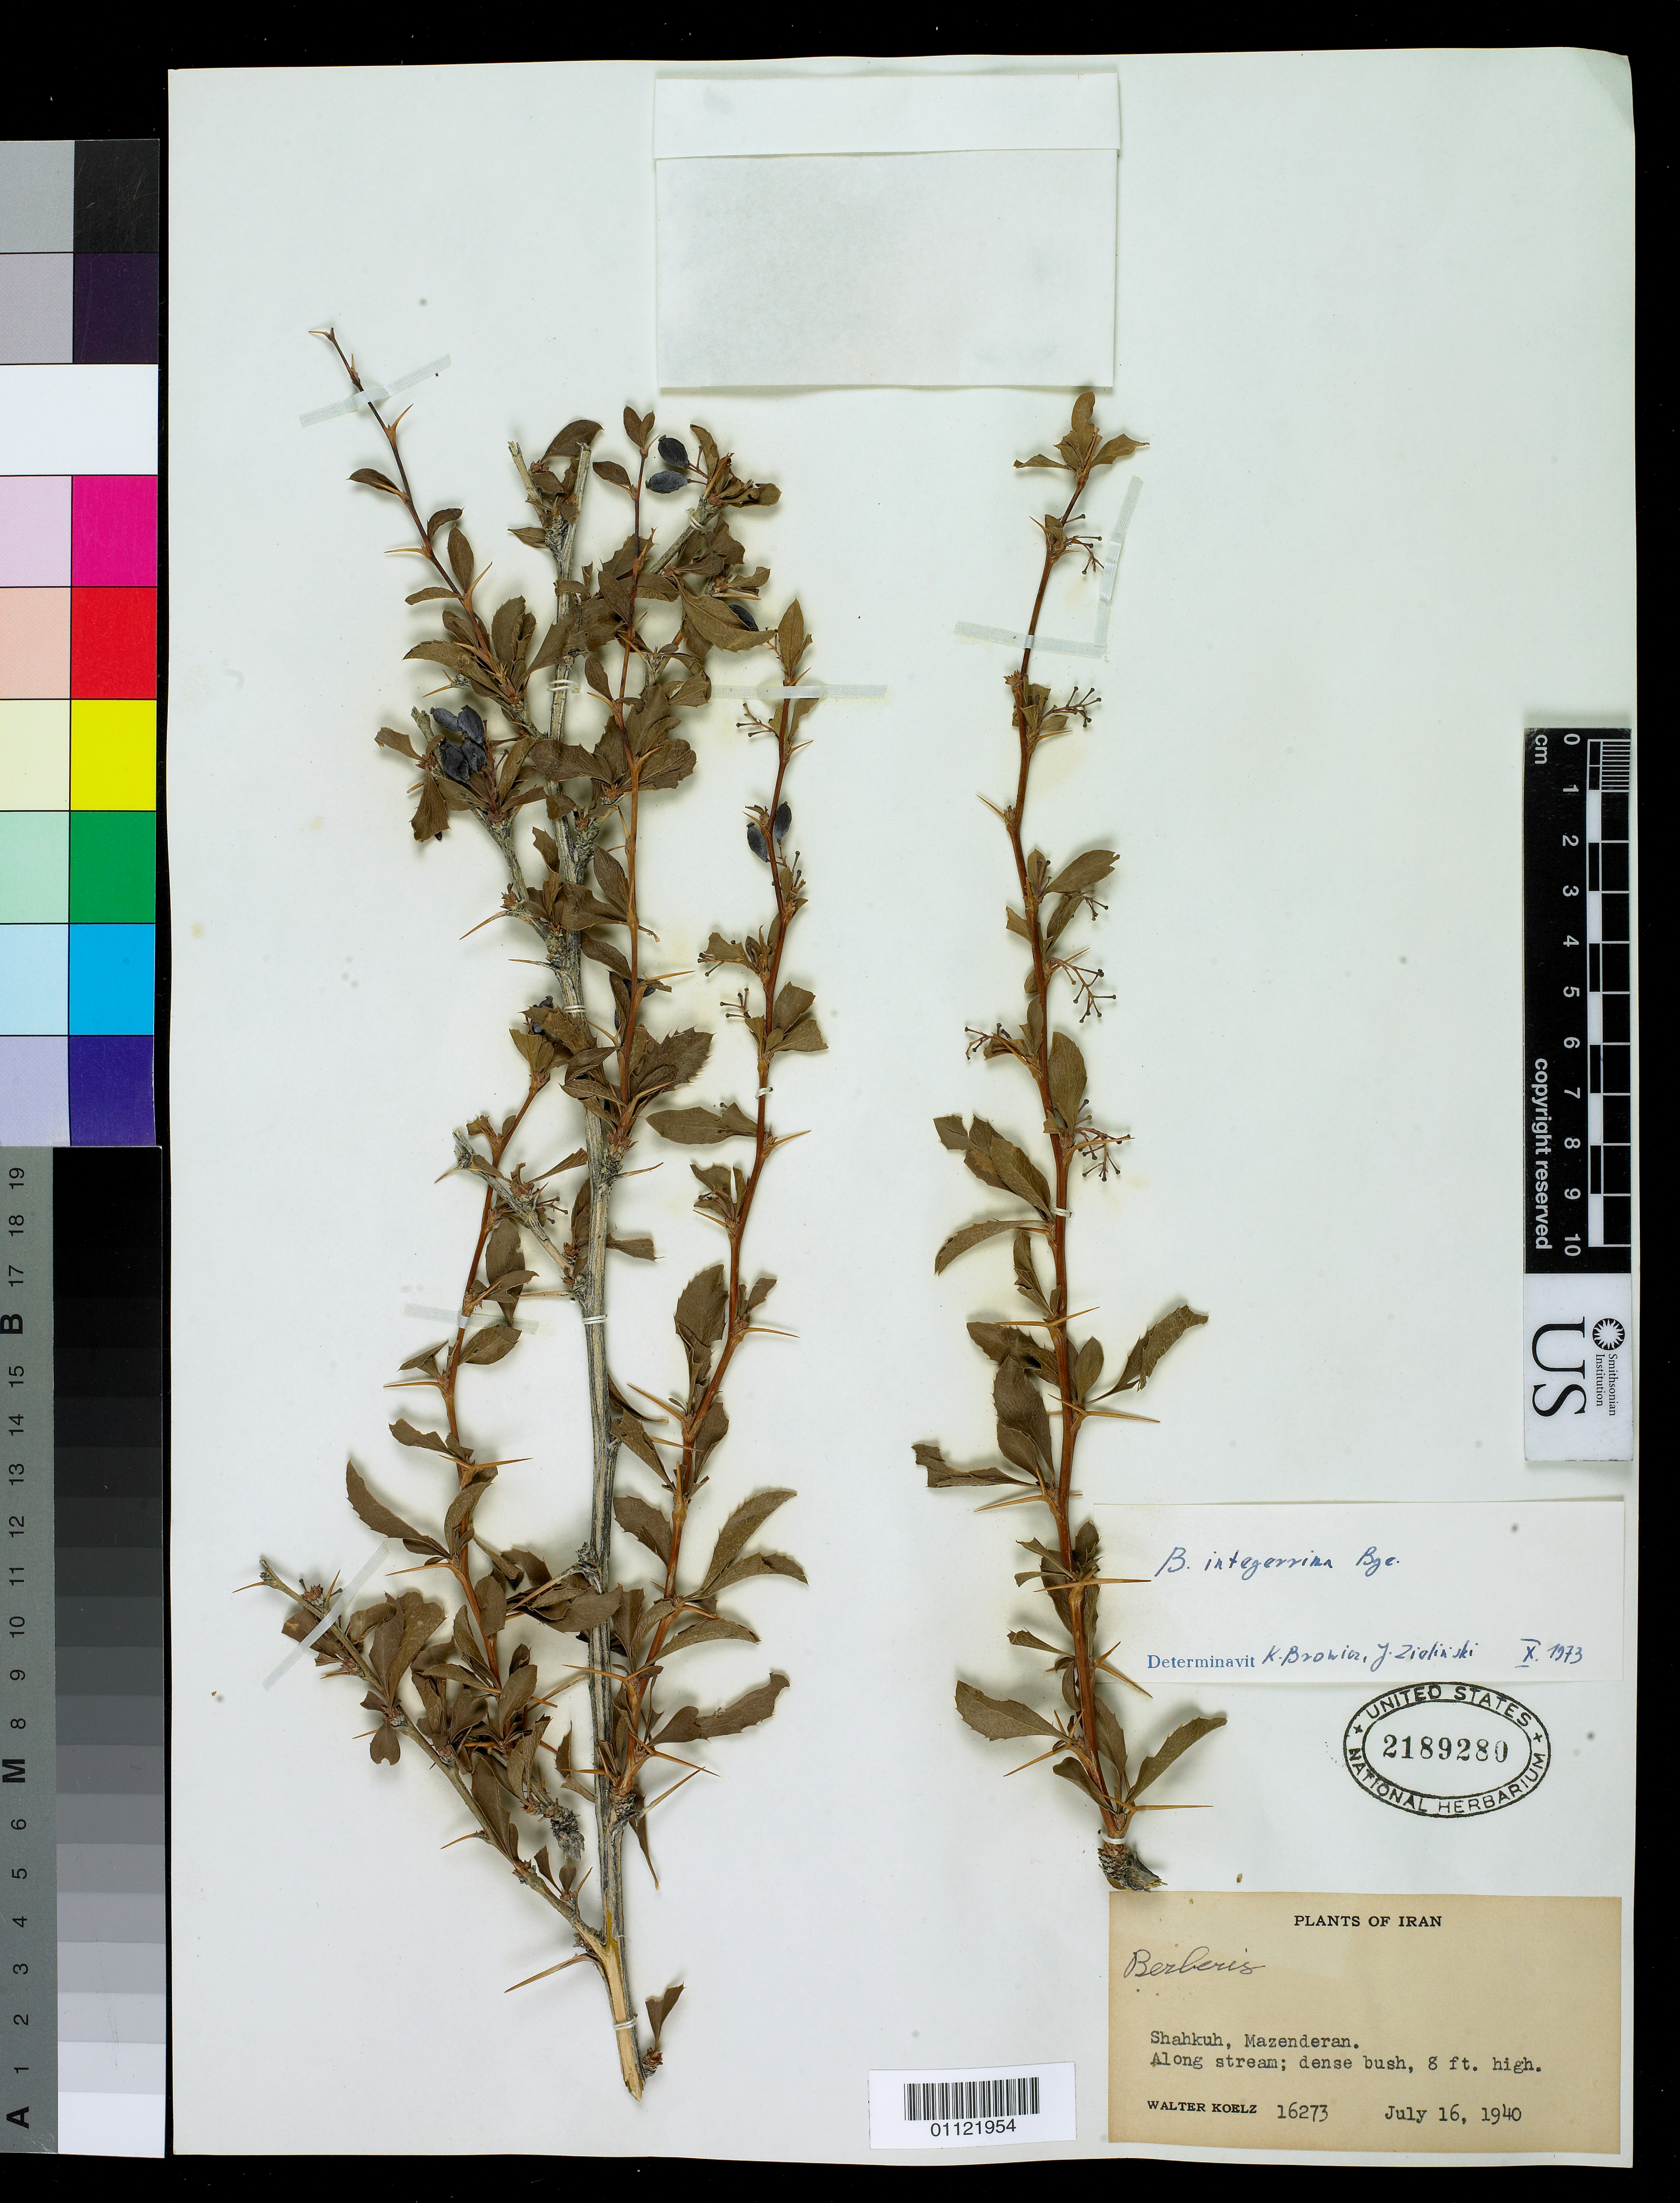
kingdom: Plantae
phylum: Tracheophyta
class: Magnoliopsida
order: Ranunculales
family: Berberidaceae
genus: Berberis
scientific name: Berberis integerrima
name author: Bunge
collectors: W. N. Koelz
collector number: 16273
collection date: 1940-07-16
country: Iran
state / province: Mazandaran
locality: Shahkuh. Along stream, dense brush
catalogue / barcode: US 2189280